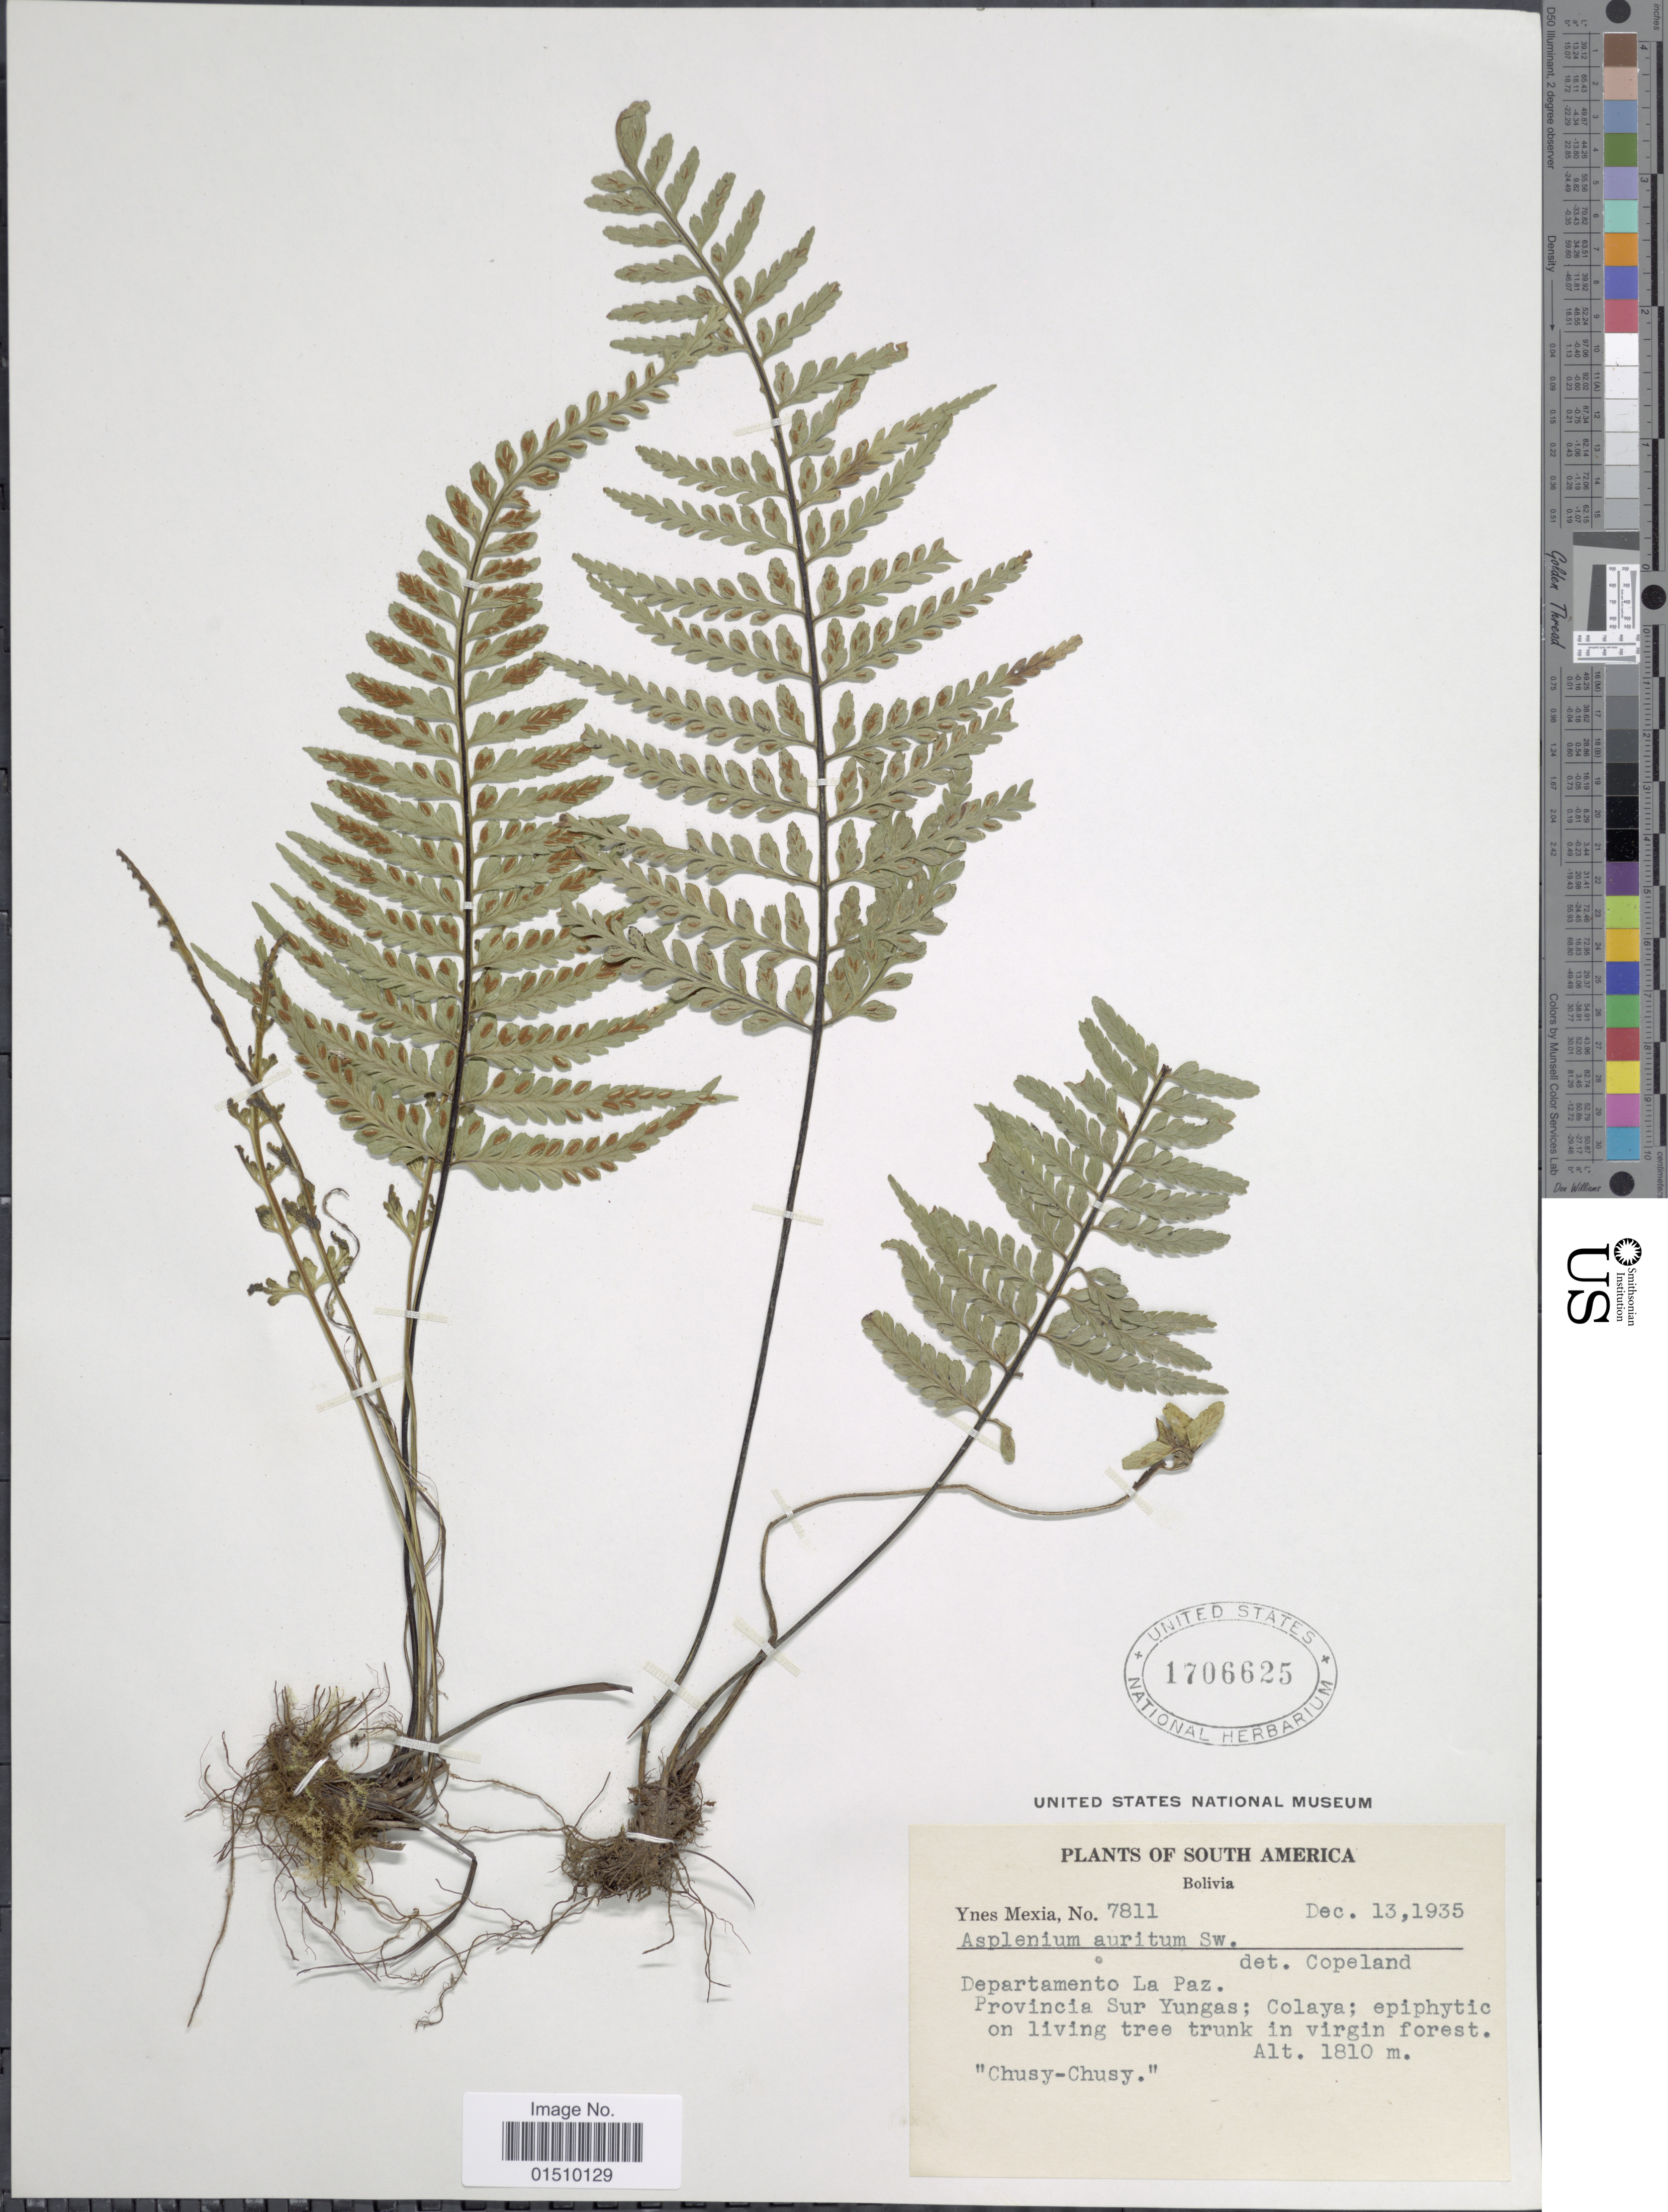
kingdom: Plantae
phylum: Tracheophyta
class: Polypodiopsida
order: Polypodiales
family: Aspleniaceae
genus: Asplenium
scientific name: Asplenium auritum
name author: Sw.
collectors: Y. Mexia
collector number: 7811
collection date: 1935-12-13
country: Bolivia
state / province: La Paz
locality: South America, Bolivia, Departamento La Paz, Provincia, Sur Yungas; Colaya.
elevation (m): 1810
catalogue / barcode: US 1706625